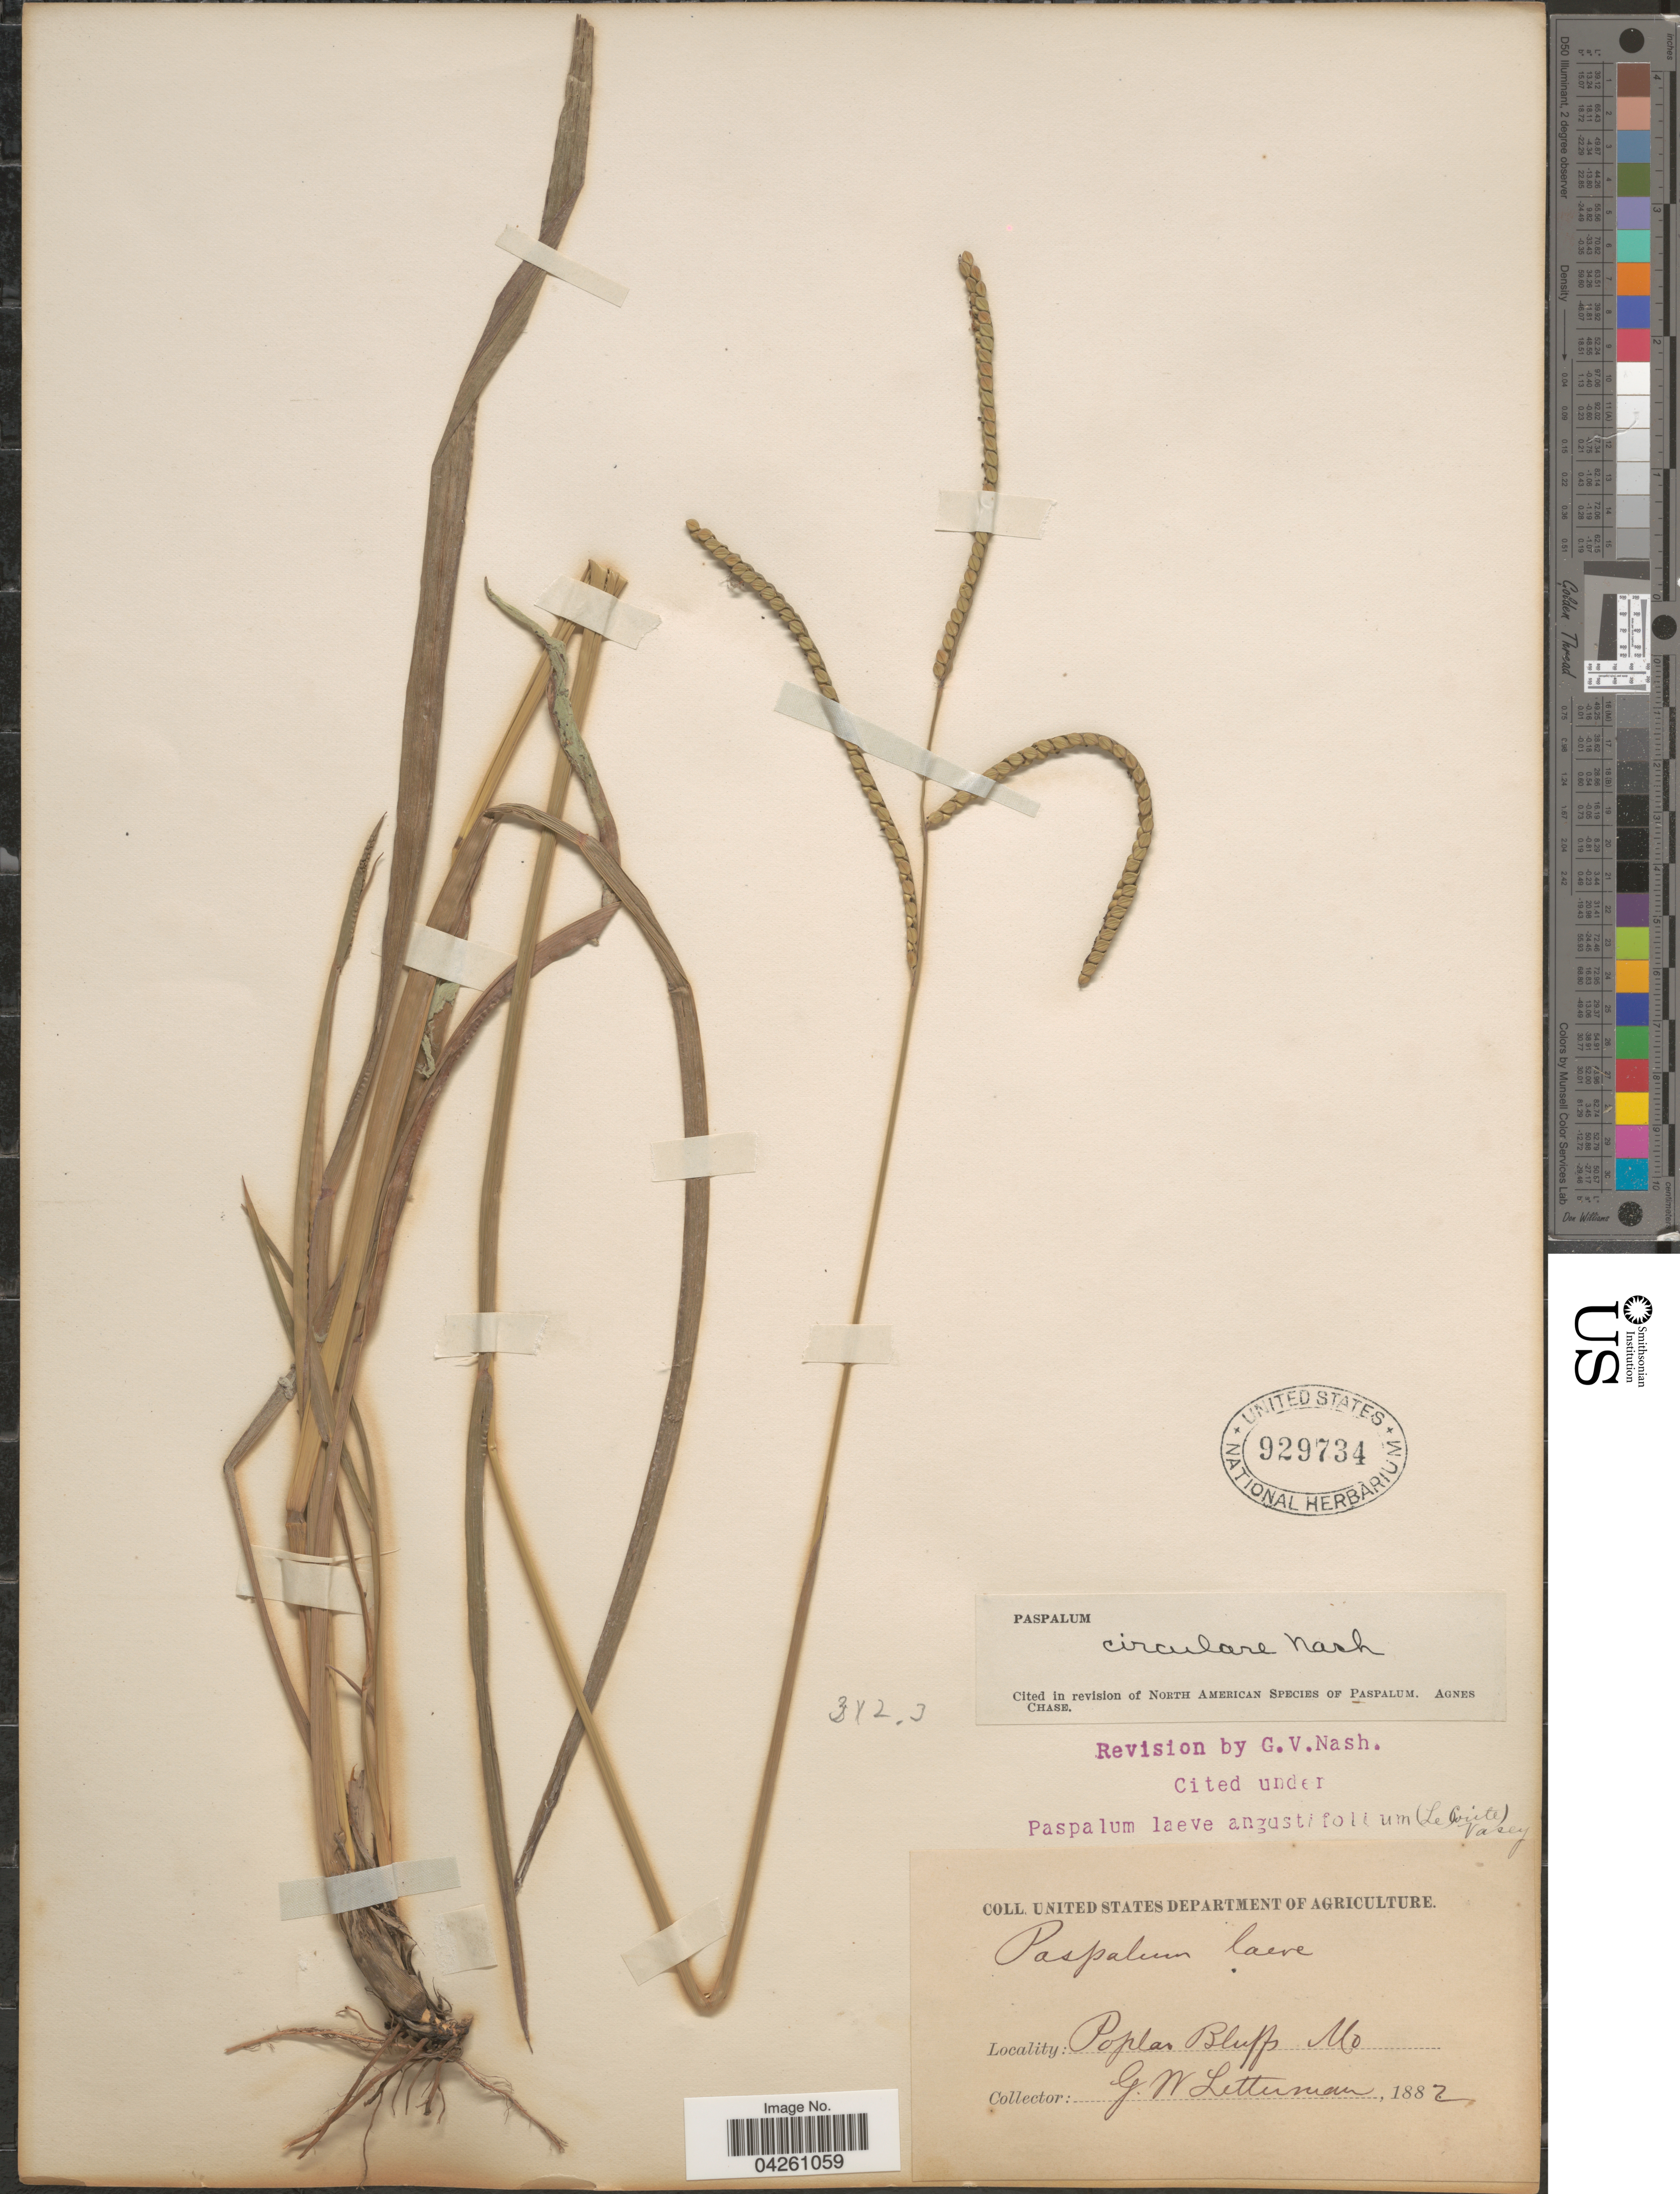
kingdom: Plantae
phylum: Tracheophyta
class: Liliopsida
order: Poales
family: Poaceae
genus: Paspalum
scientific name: Paspalum circulare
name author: Nash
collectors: G. W. Letterman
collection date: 1882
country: United States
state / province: Missouri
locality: Popular Bluffs.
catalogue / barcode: US 929734